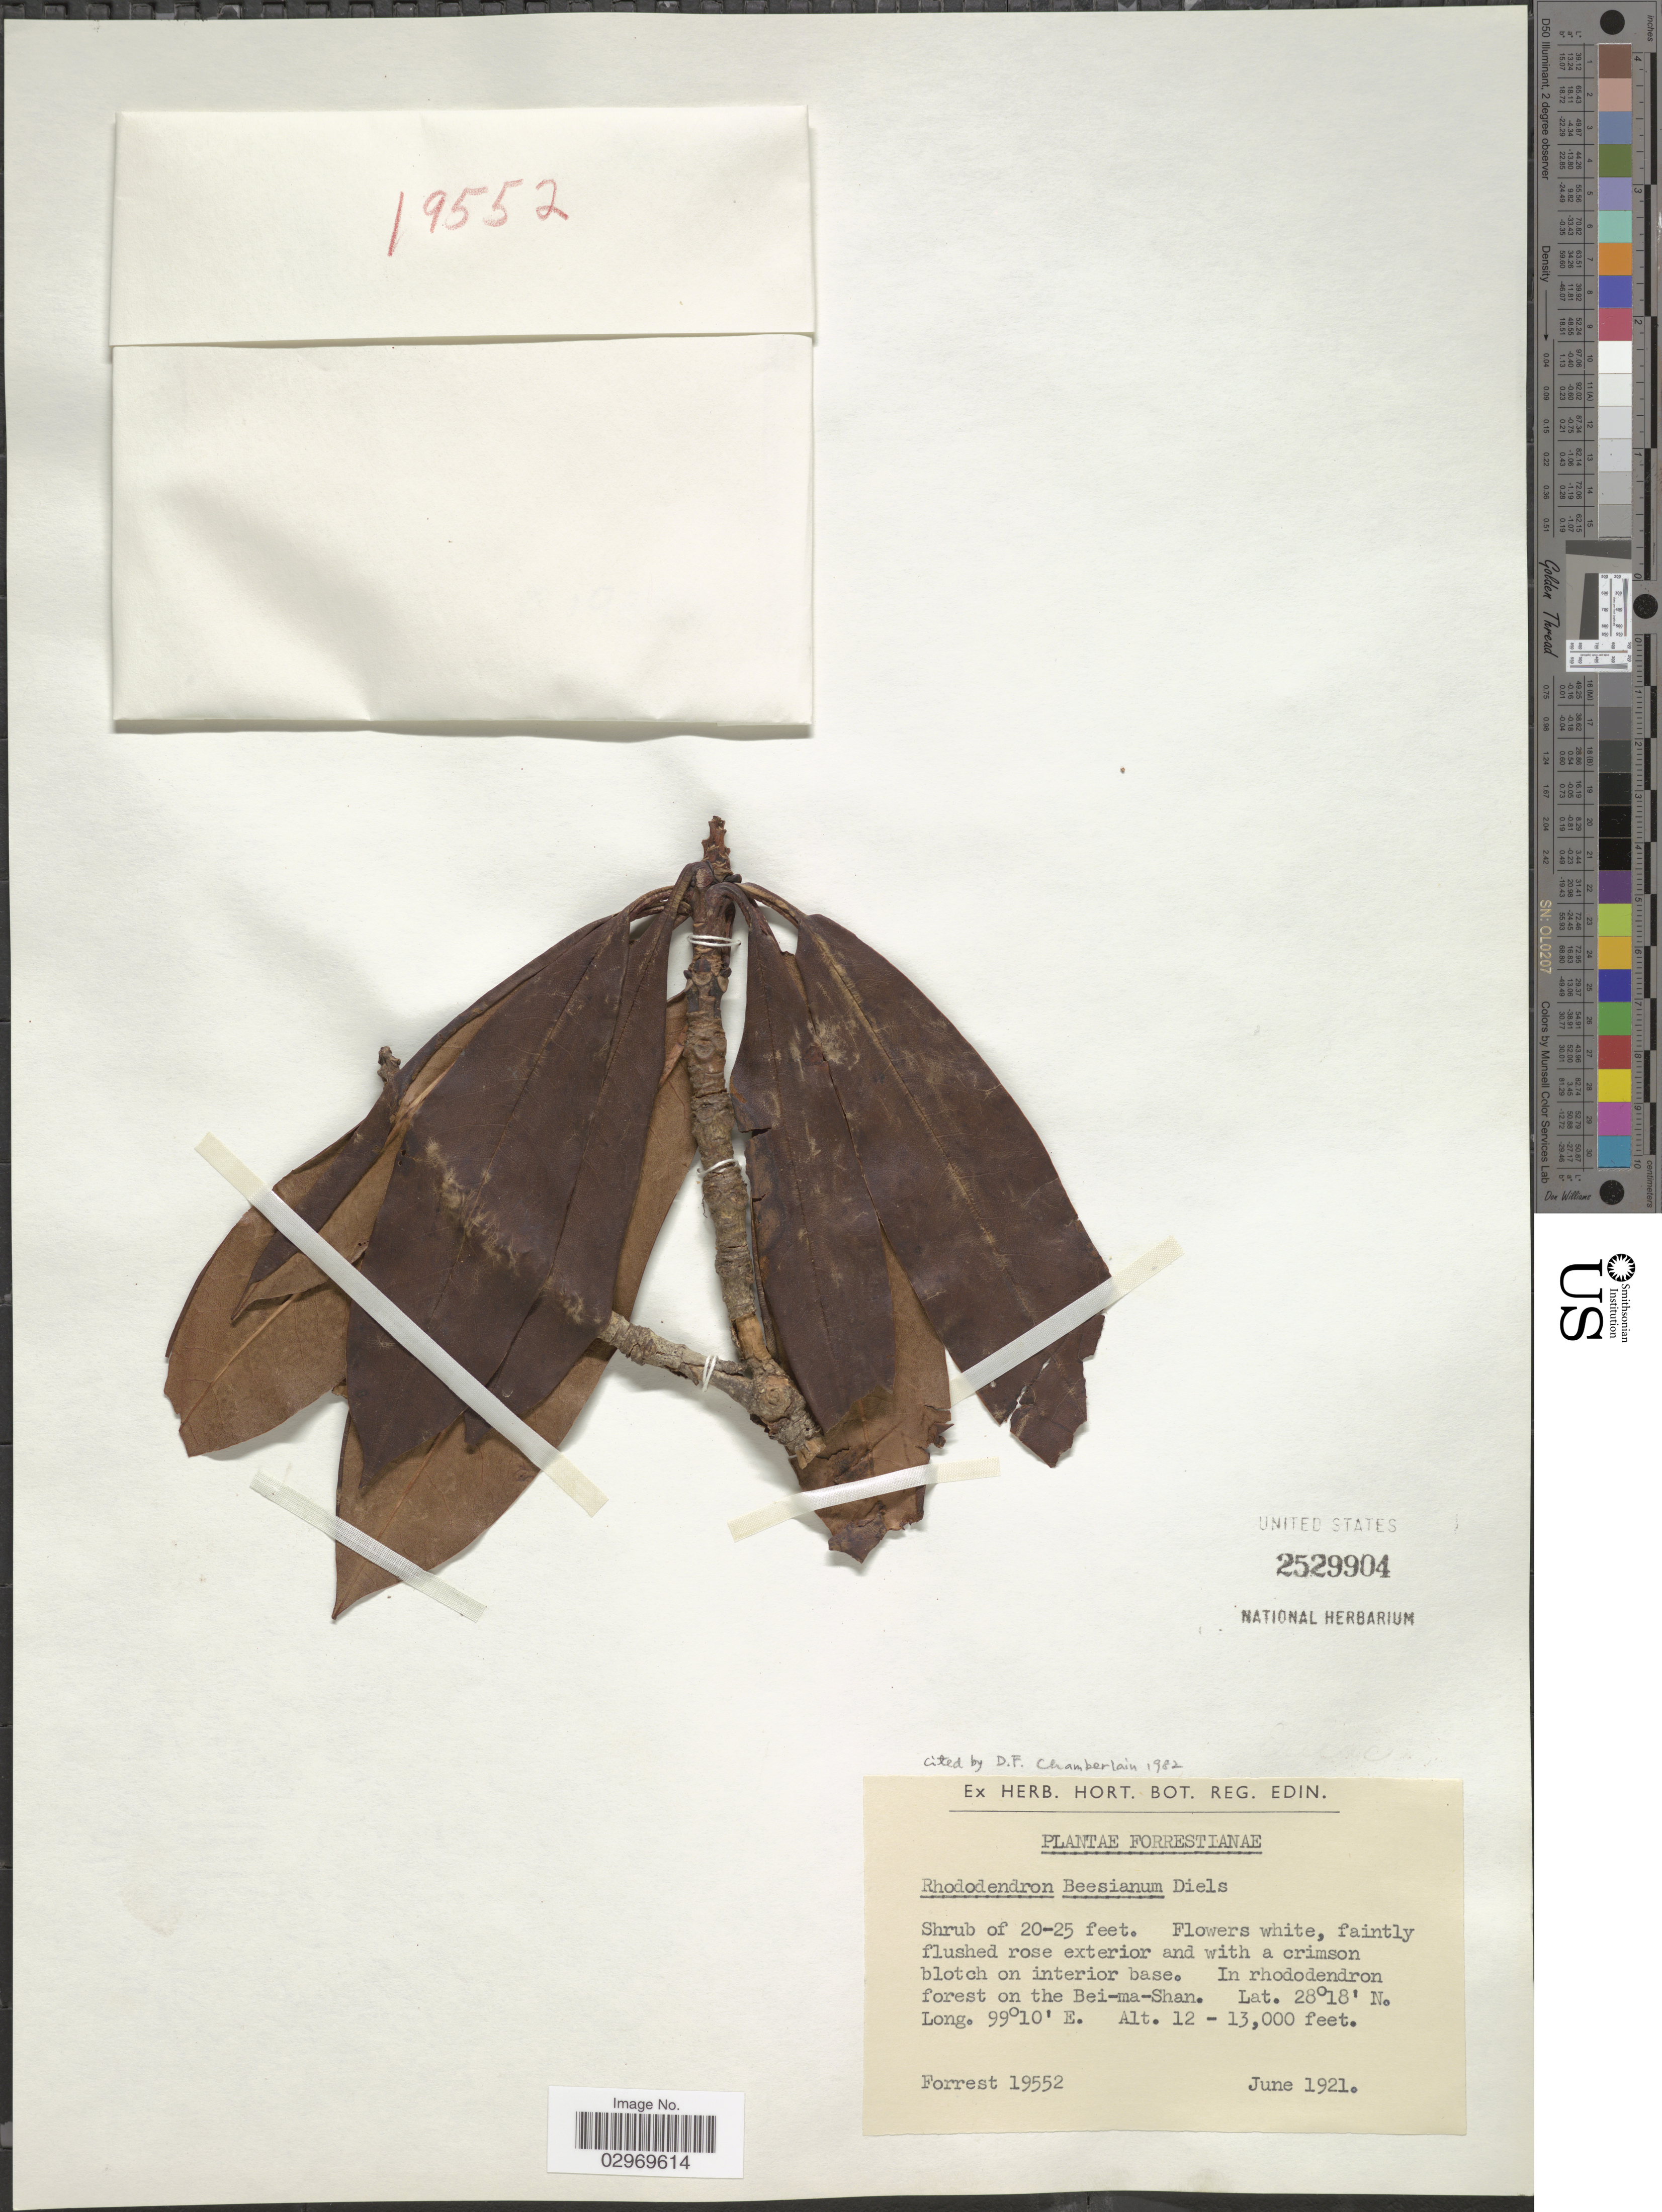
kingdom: Plantae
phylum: Tracheophyta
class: Magnoliopsida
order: Ericales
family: Ericaceae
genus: Rhododendron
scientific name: Rhododendron beesianum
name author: Diels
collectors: -. Forrest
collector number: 19552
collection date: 1921-06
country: China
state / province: Yunnan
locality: In rhododendron forest on the Bei-ma-Shan.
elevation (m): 3658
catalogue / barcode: US 2529904